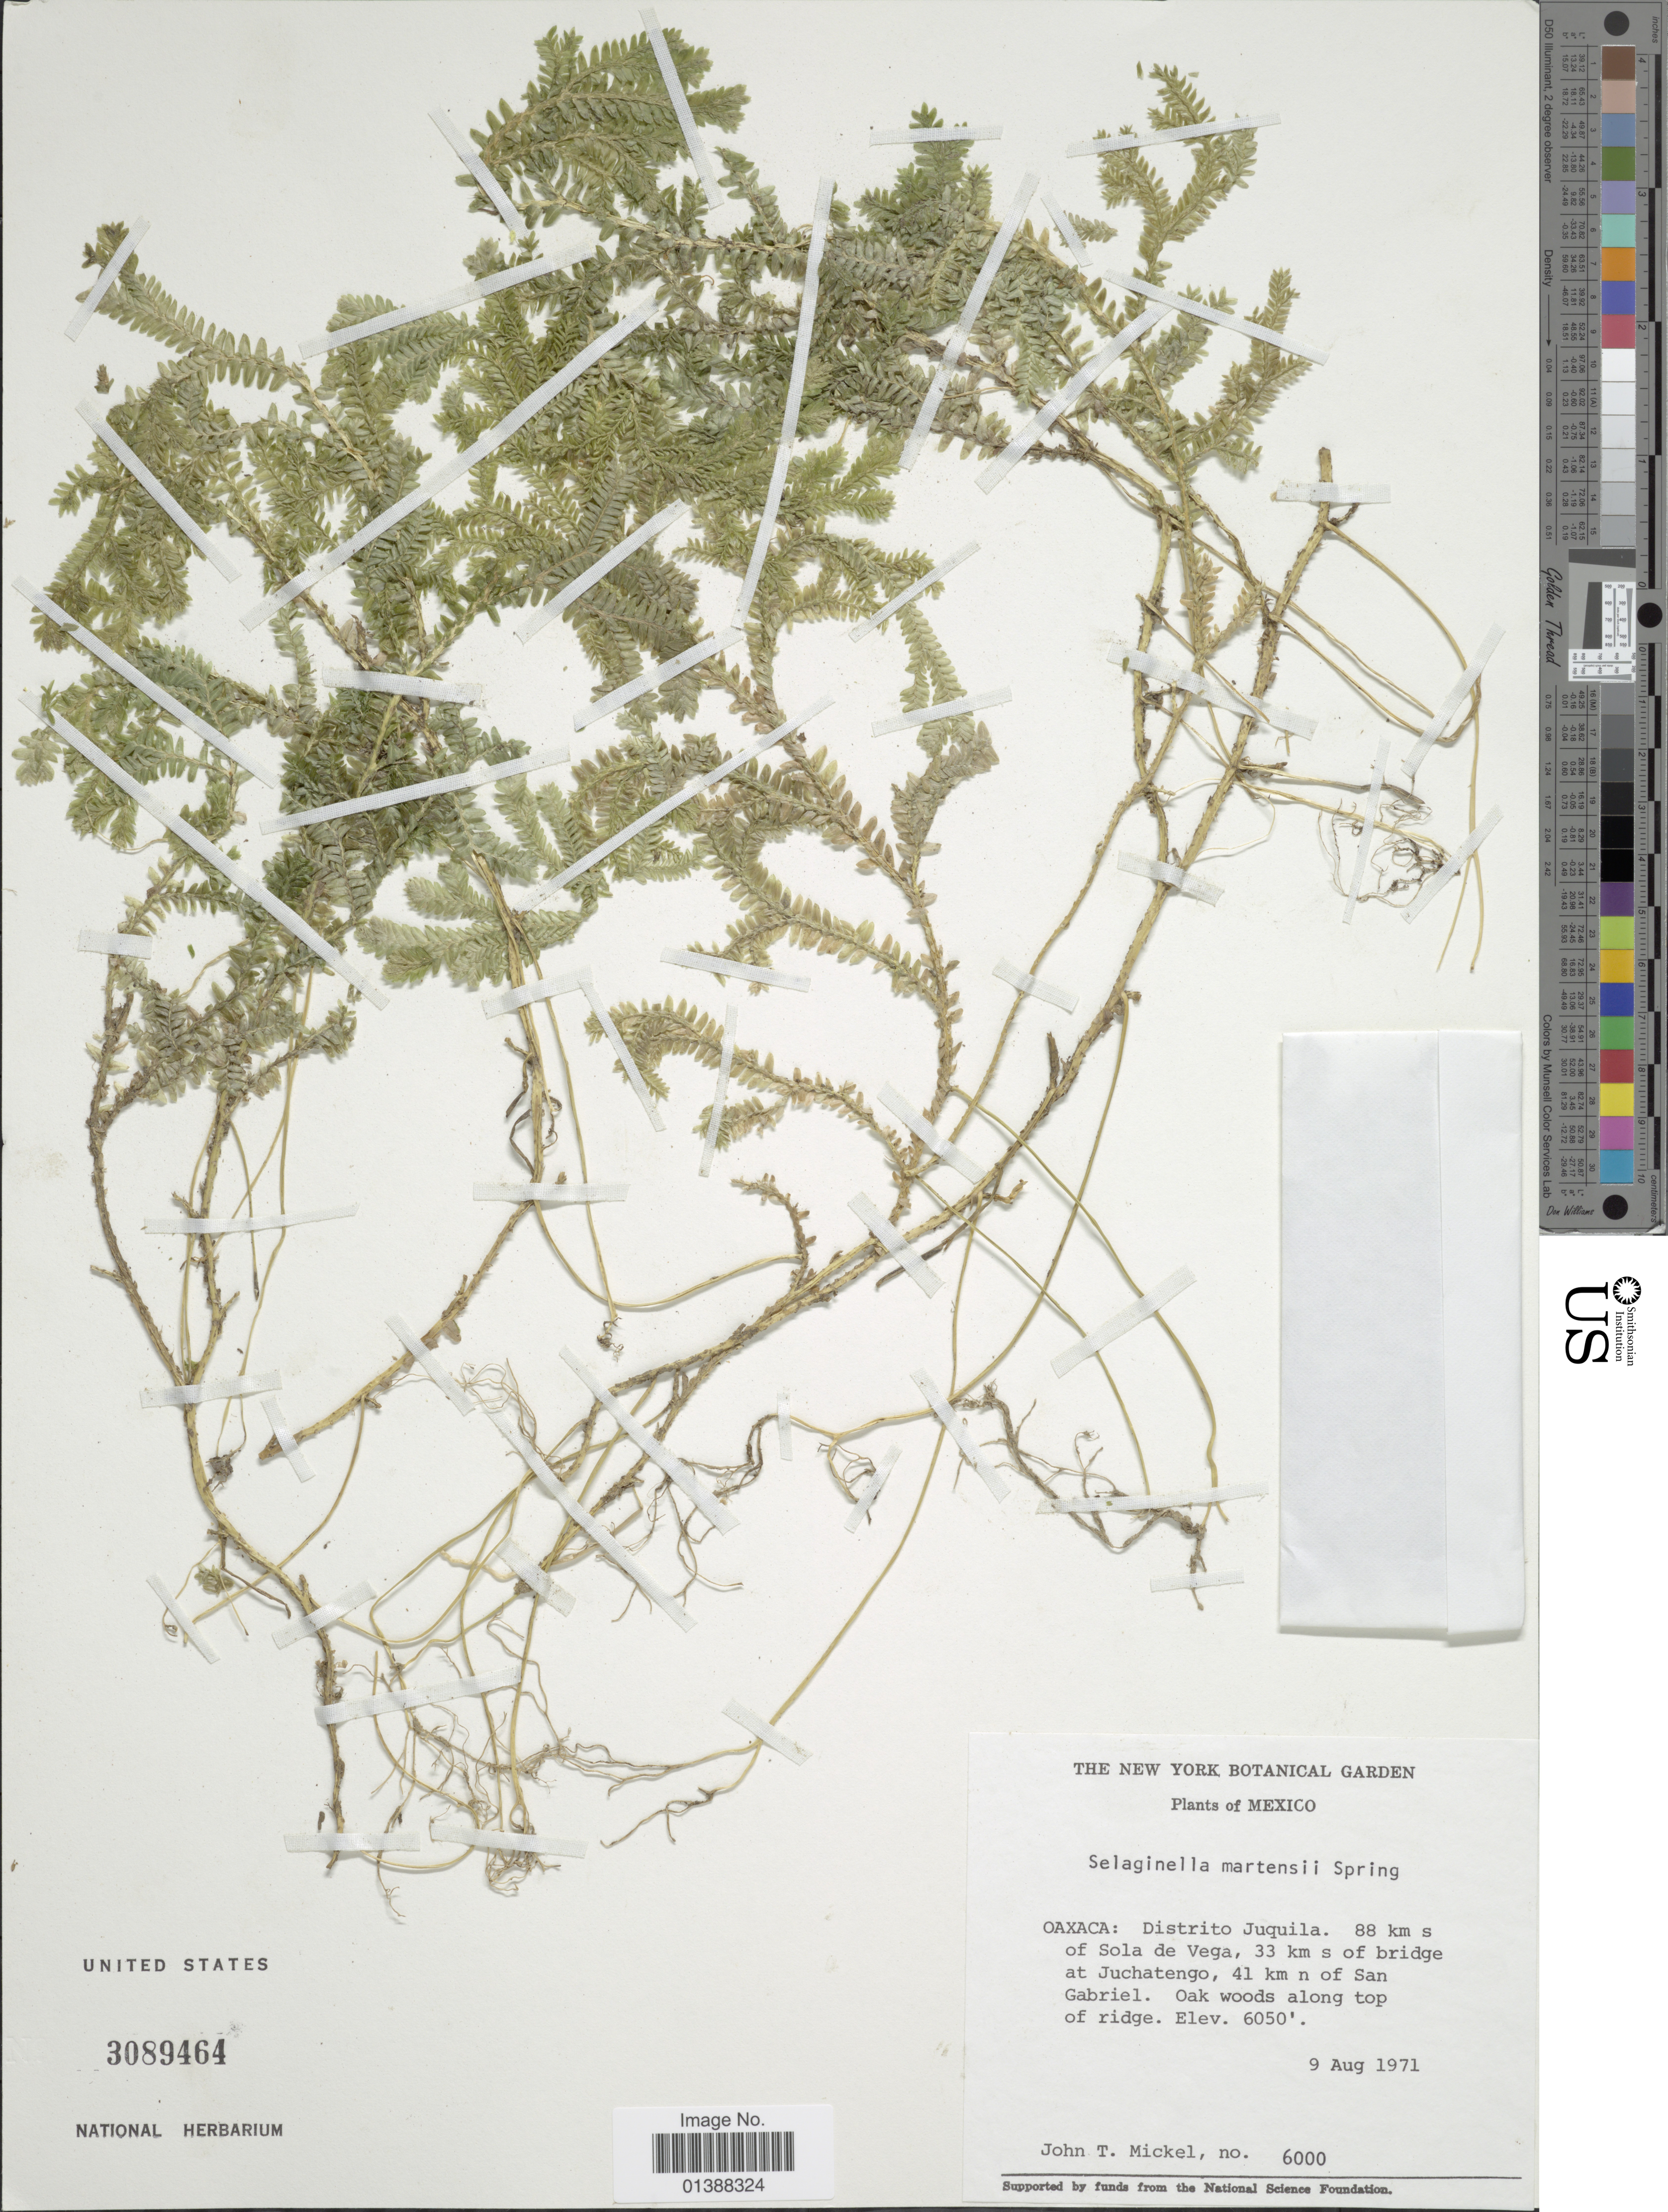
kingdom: Plantae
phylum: Tracheophyta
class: Lycopodiopsida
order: Selaginellales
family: Selaginellaceae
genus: Selaginella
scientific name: Selaginella martensii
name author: Spring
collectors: J. T. Mickel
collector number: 6000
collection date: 1971-08-09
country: Mexico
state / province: Oaxaca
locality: Distrito Juquila. 88 km s of Sola de Vega, 33 km s of bridge at Juchatengo, 41 km n of San Gabriel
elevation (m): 1844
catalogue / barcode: US 3089464